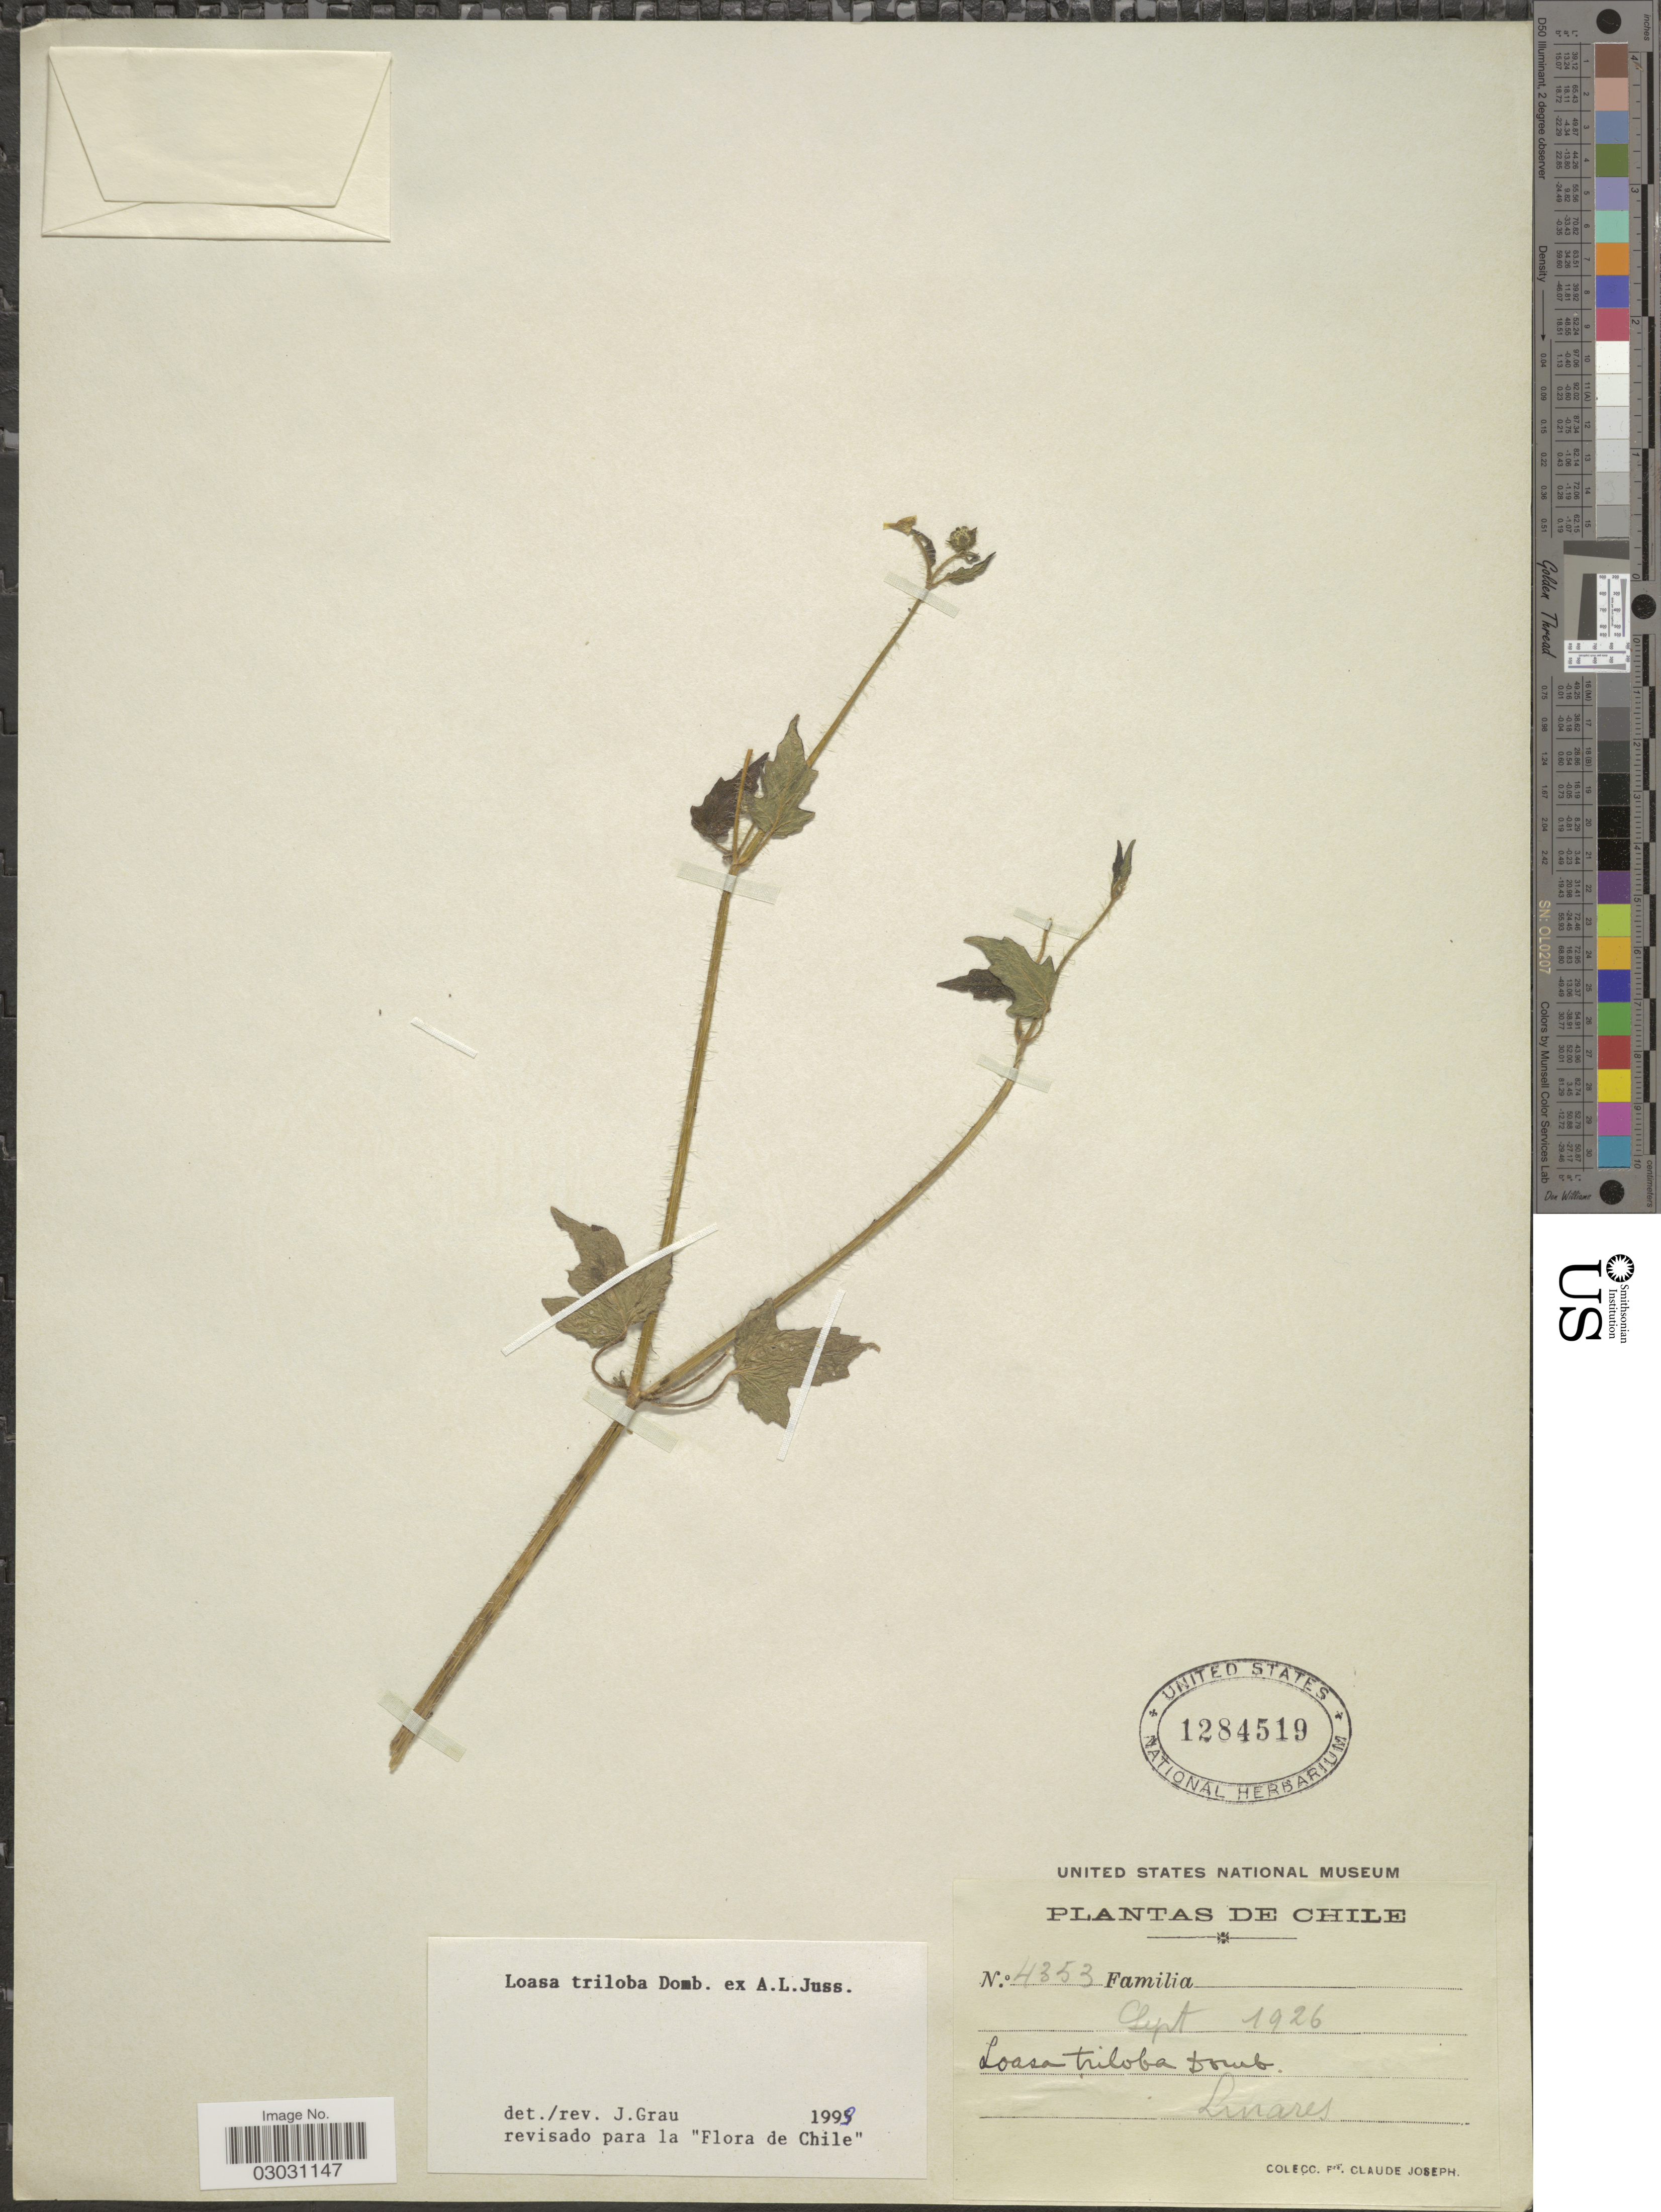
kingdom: Plantae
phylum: Tracheophyta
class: Magnoliopsida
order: Cornales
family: Loasaceae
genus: Loasa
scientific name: Loasa triloba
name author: Dombey ex Juss.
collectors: Bro. Claude-Joseph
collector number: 4353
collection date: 1926-09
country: Chile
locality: Linares.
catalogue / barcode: US 1284519